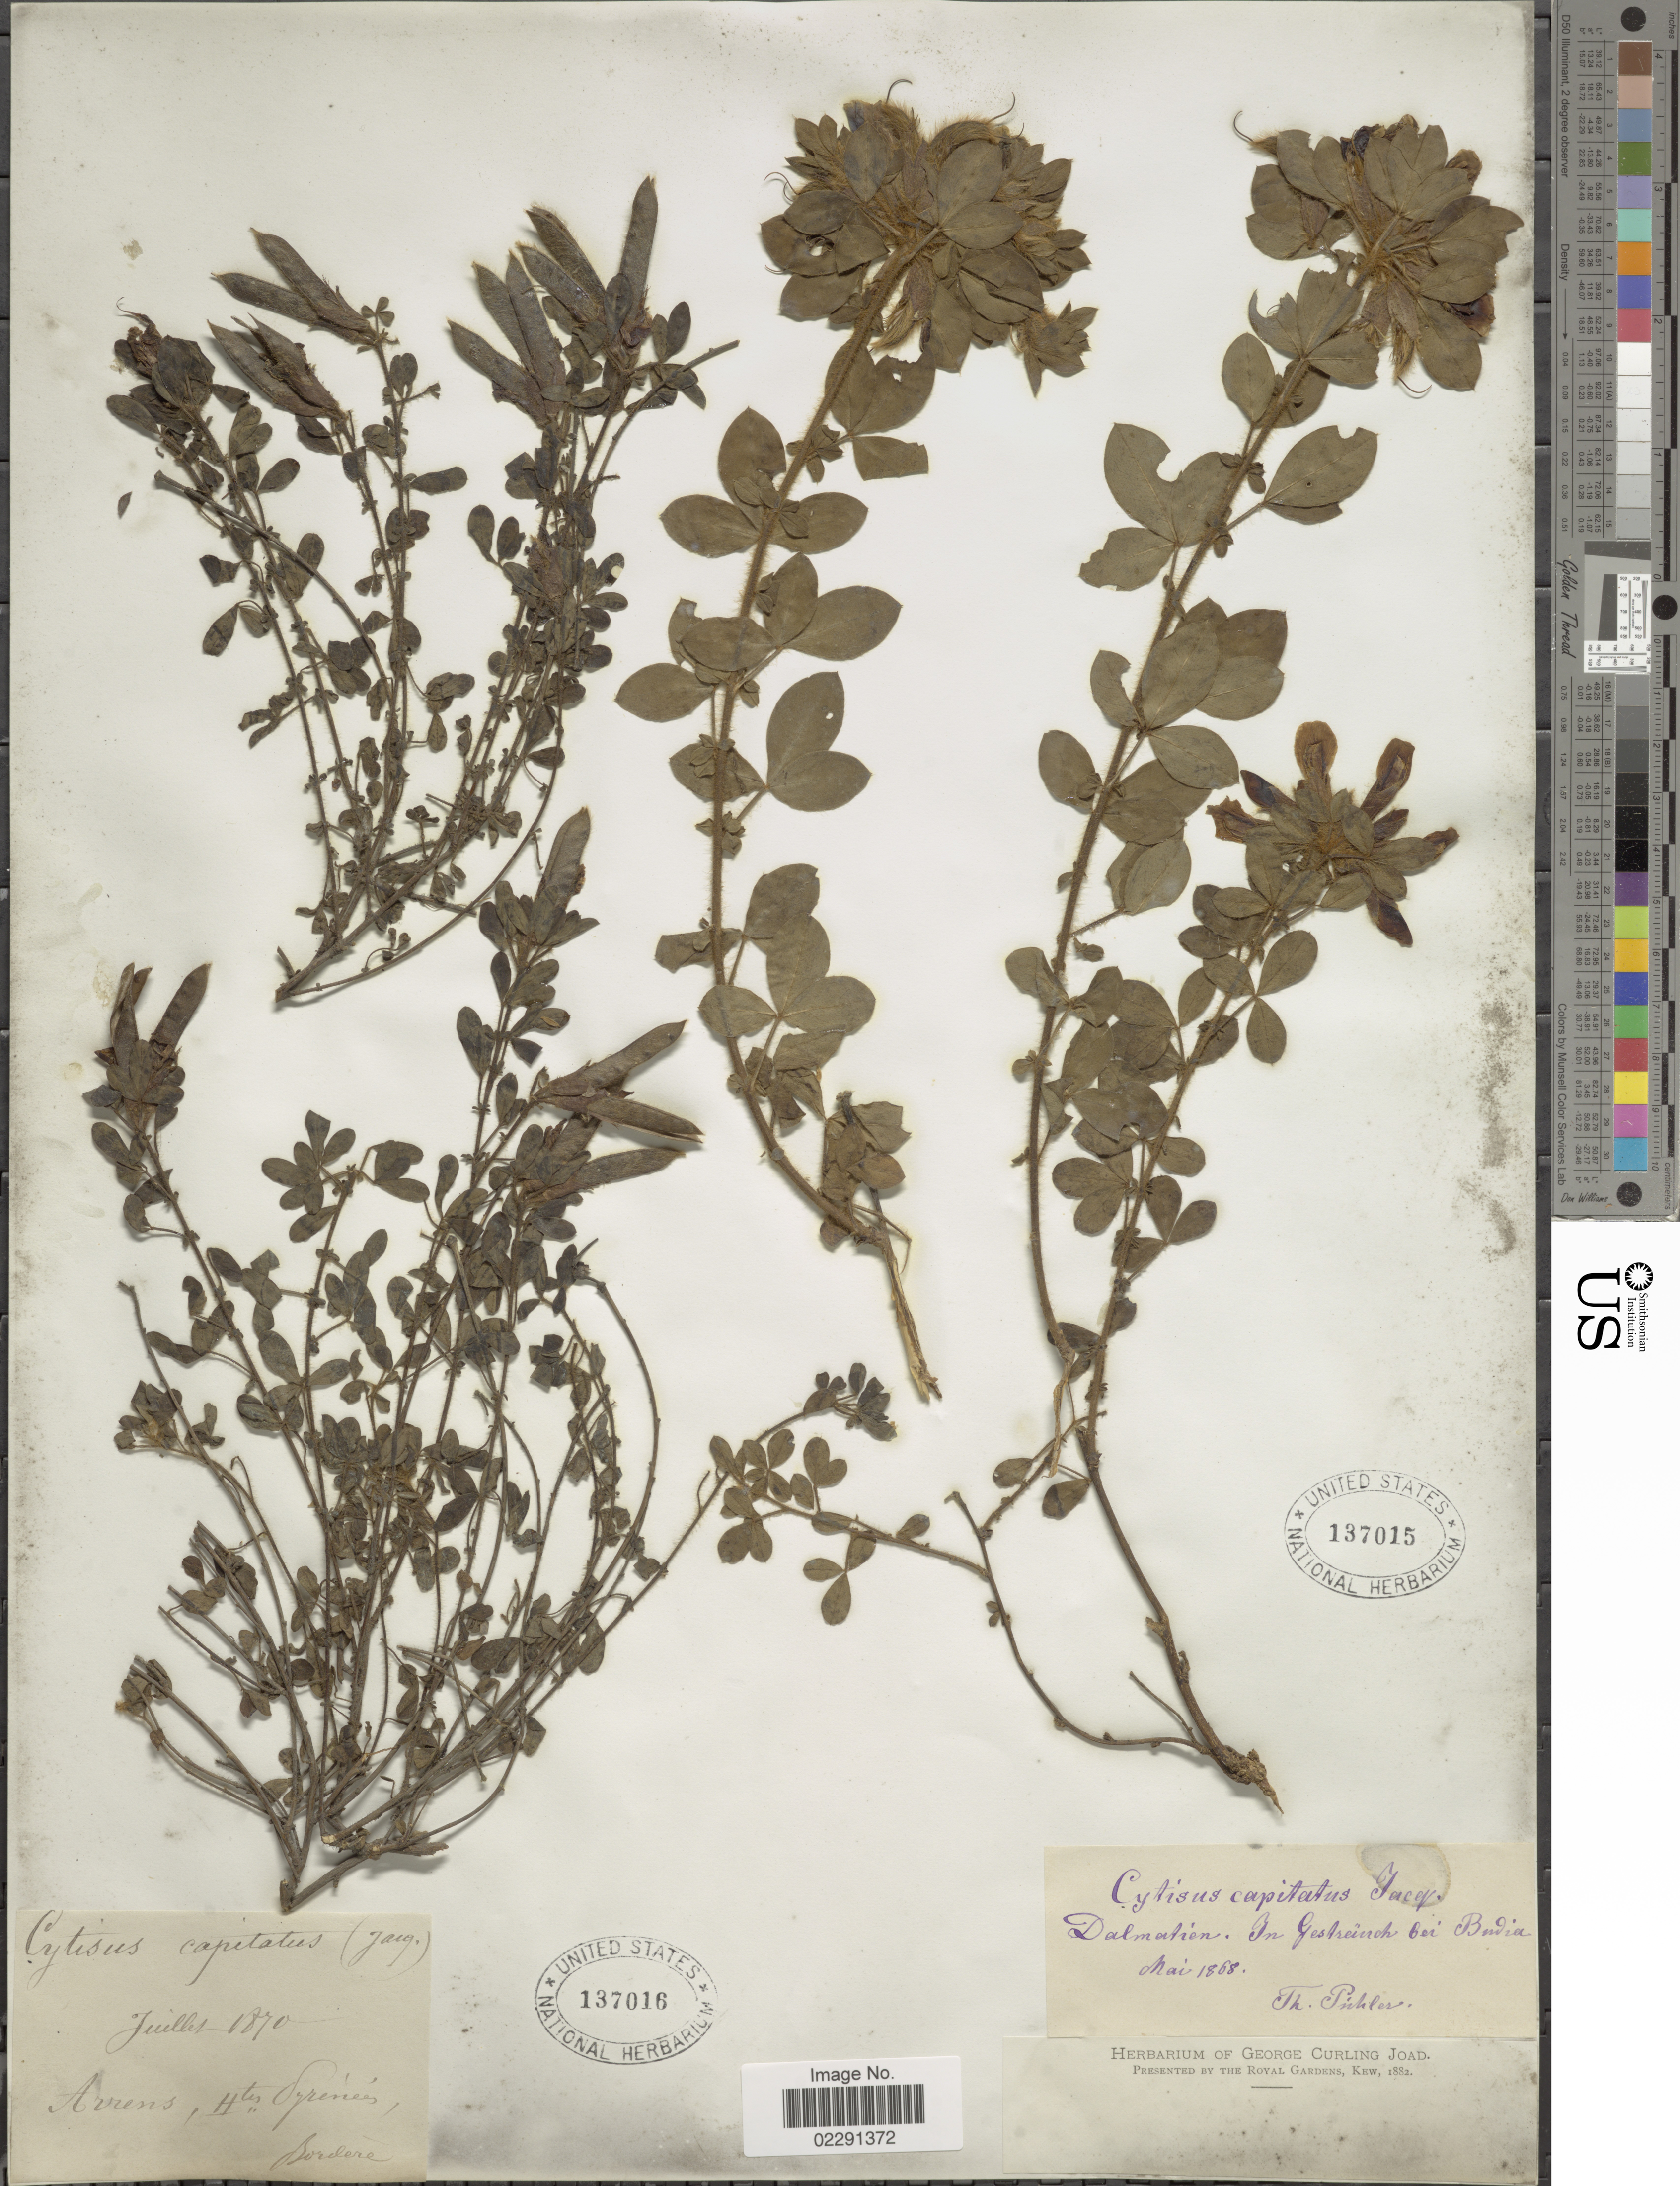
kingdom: Plantae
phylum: Tracheophyta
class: Magnoliopsida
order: Fabales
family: Fabaceae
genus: Cytisus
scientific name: Cytisus hirsutus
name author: L.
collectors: -. Bordere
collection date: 1870-07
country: France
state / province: Occitanie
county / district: Hautes-Pyrénées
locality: Avrens, Htes. Pyrenees.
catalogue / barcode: US 137016-2